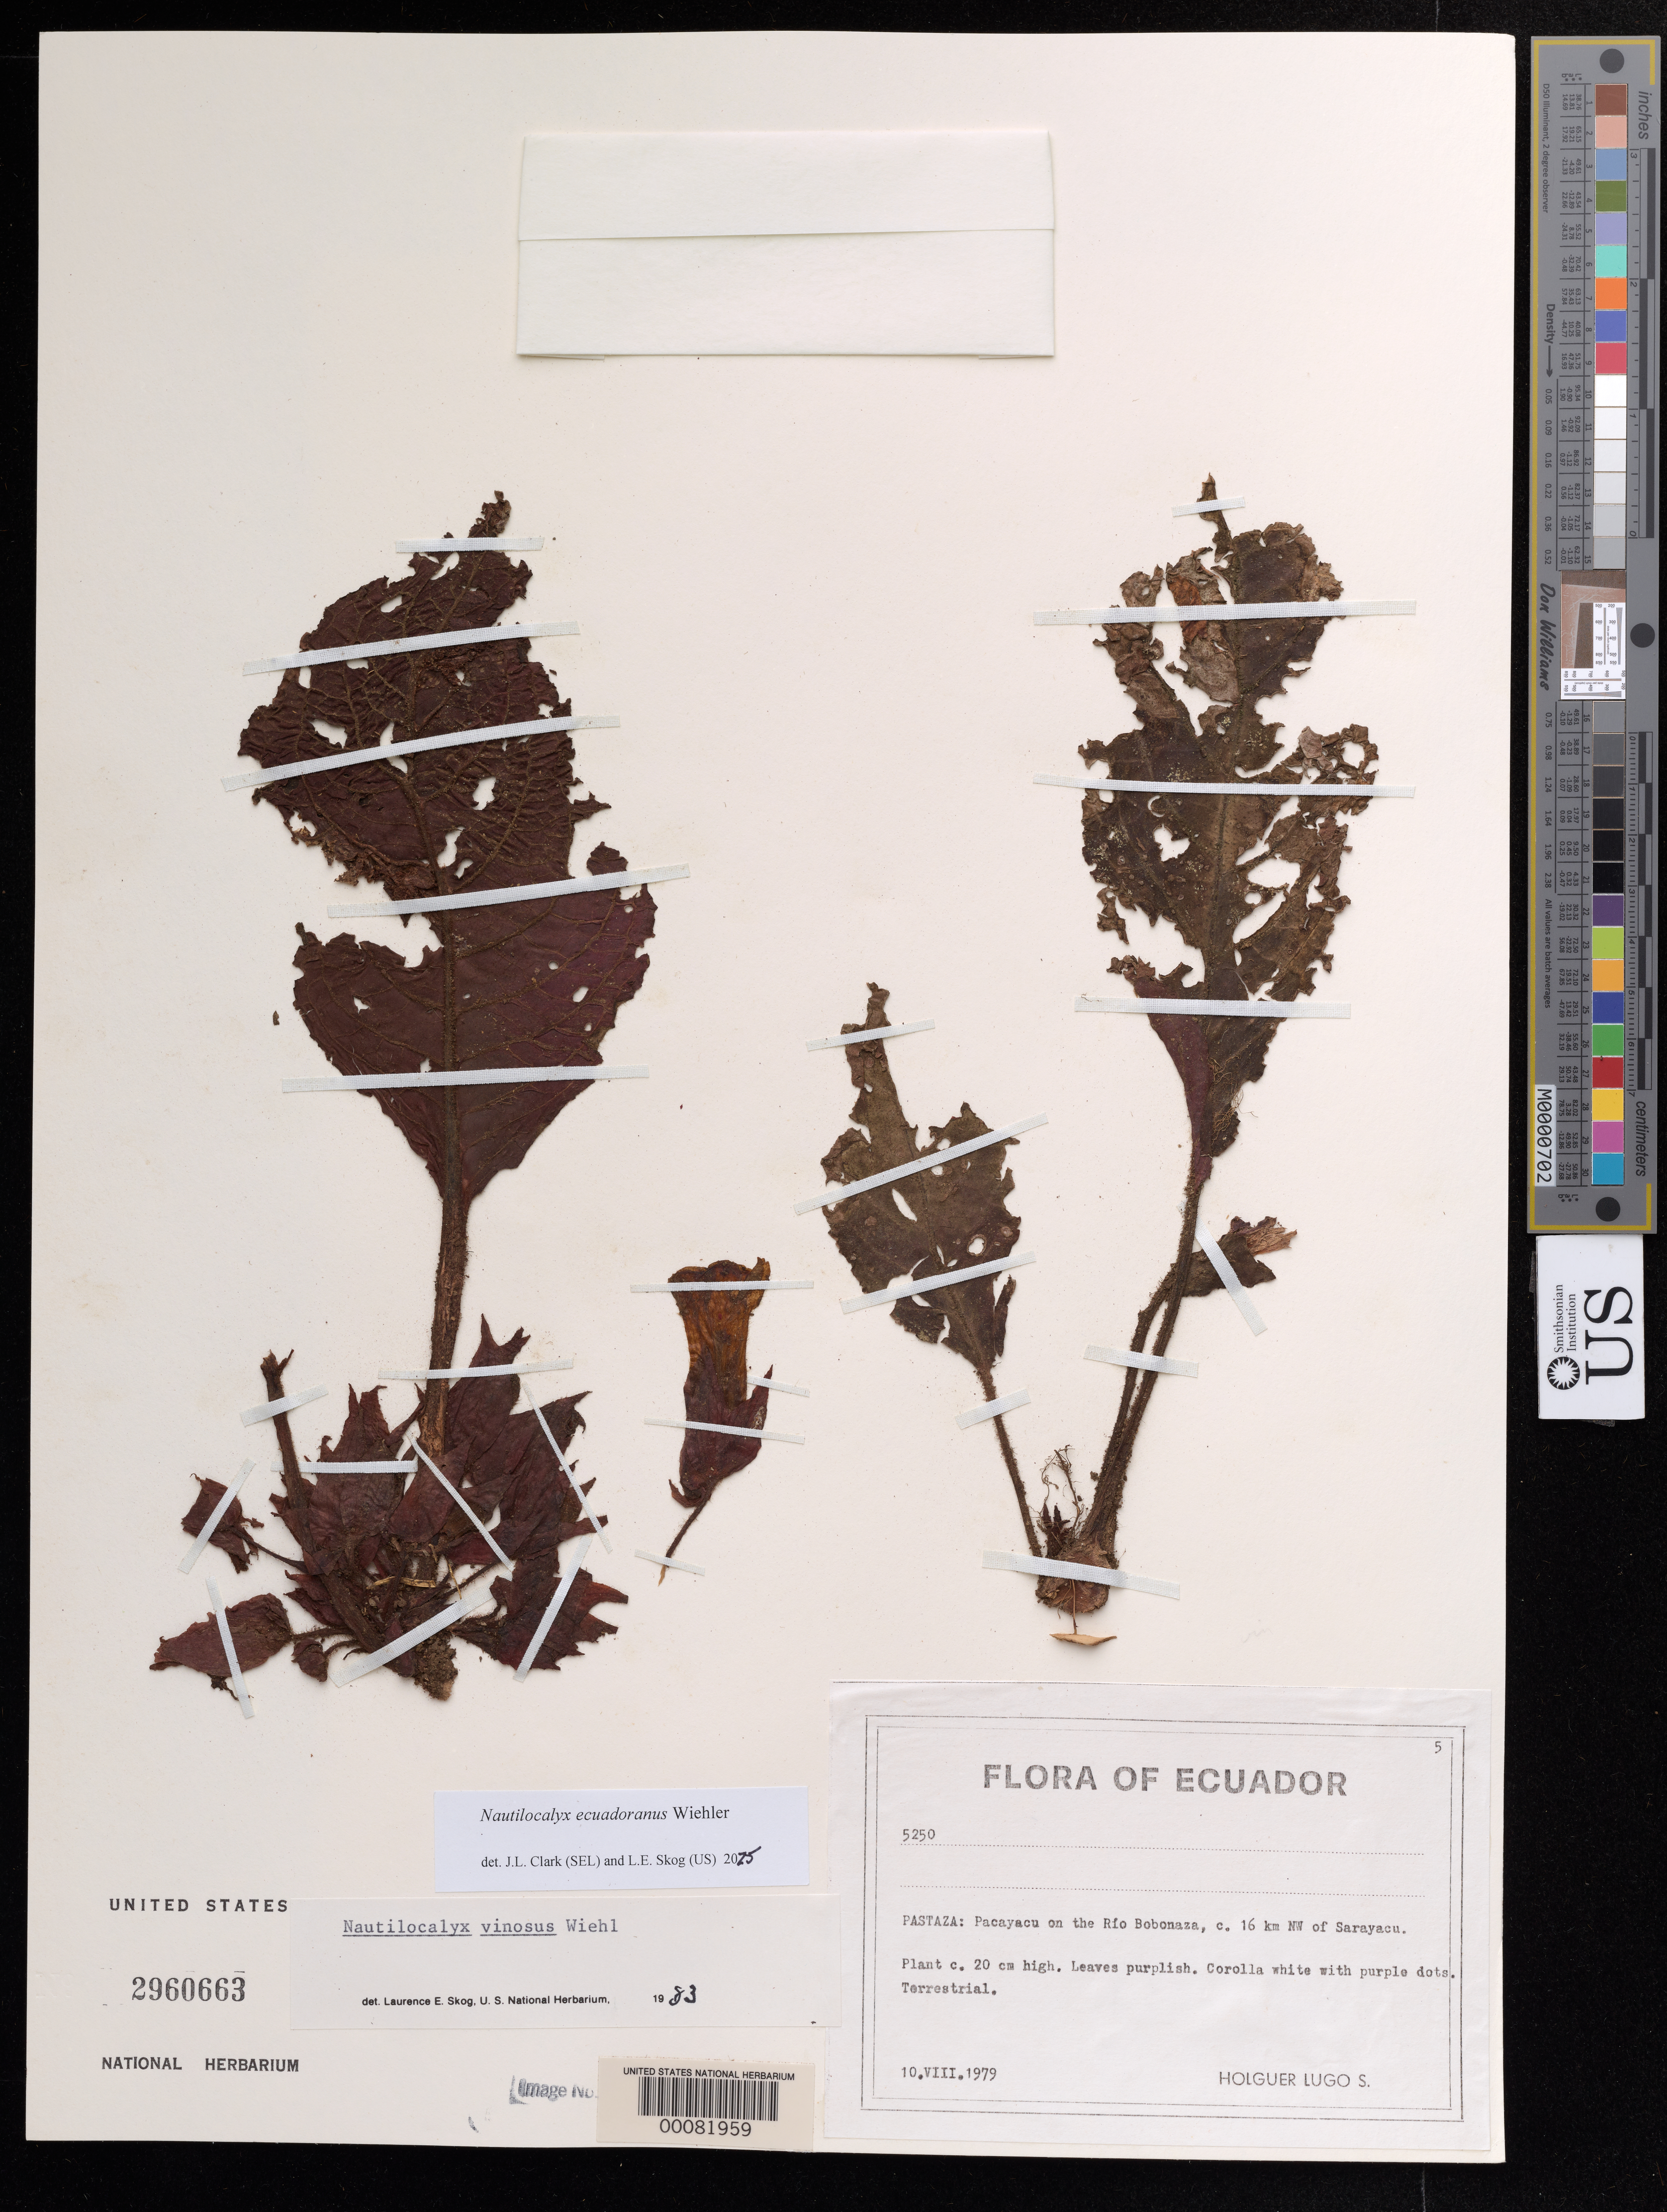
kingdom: Plantae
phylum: Tracheophyta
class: Magnoliopsida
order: Lamiales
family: Gesneriaceae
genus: Nautilocalyx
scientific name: Nautilocalyx ecuadoranus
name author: Wiehler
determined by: Clark, J. L.; Skog, Laurence E.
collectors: H. Lugo S.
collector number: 5250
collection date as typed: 10 Aug 1979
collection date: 1979-08-10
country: Ecuador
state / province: Pastaza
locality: Pacayacu on the Rio Bobonaza, about 16 km NW of Sarayacu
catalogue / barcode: US 2960663